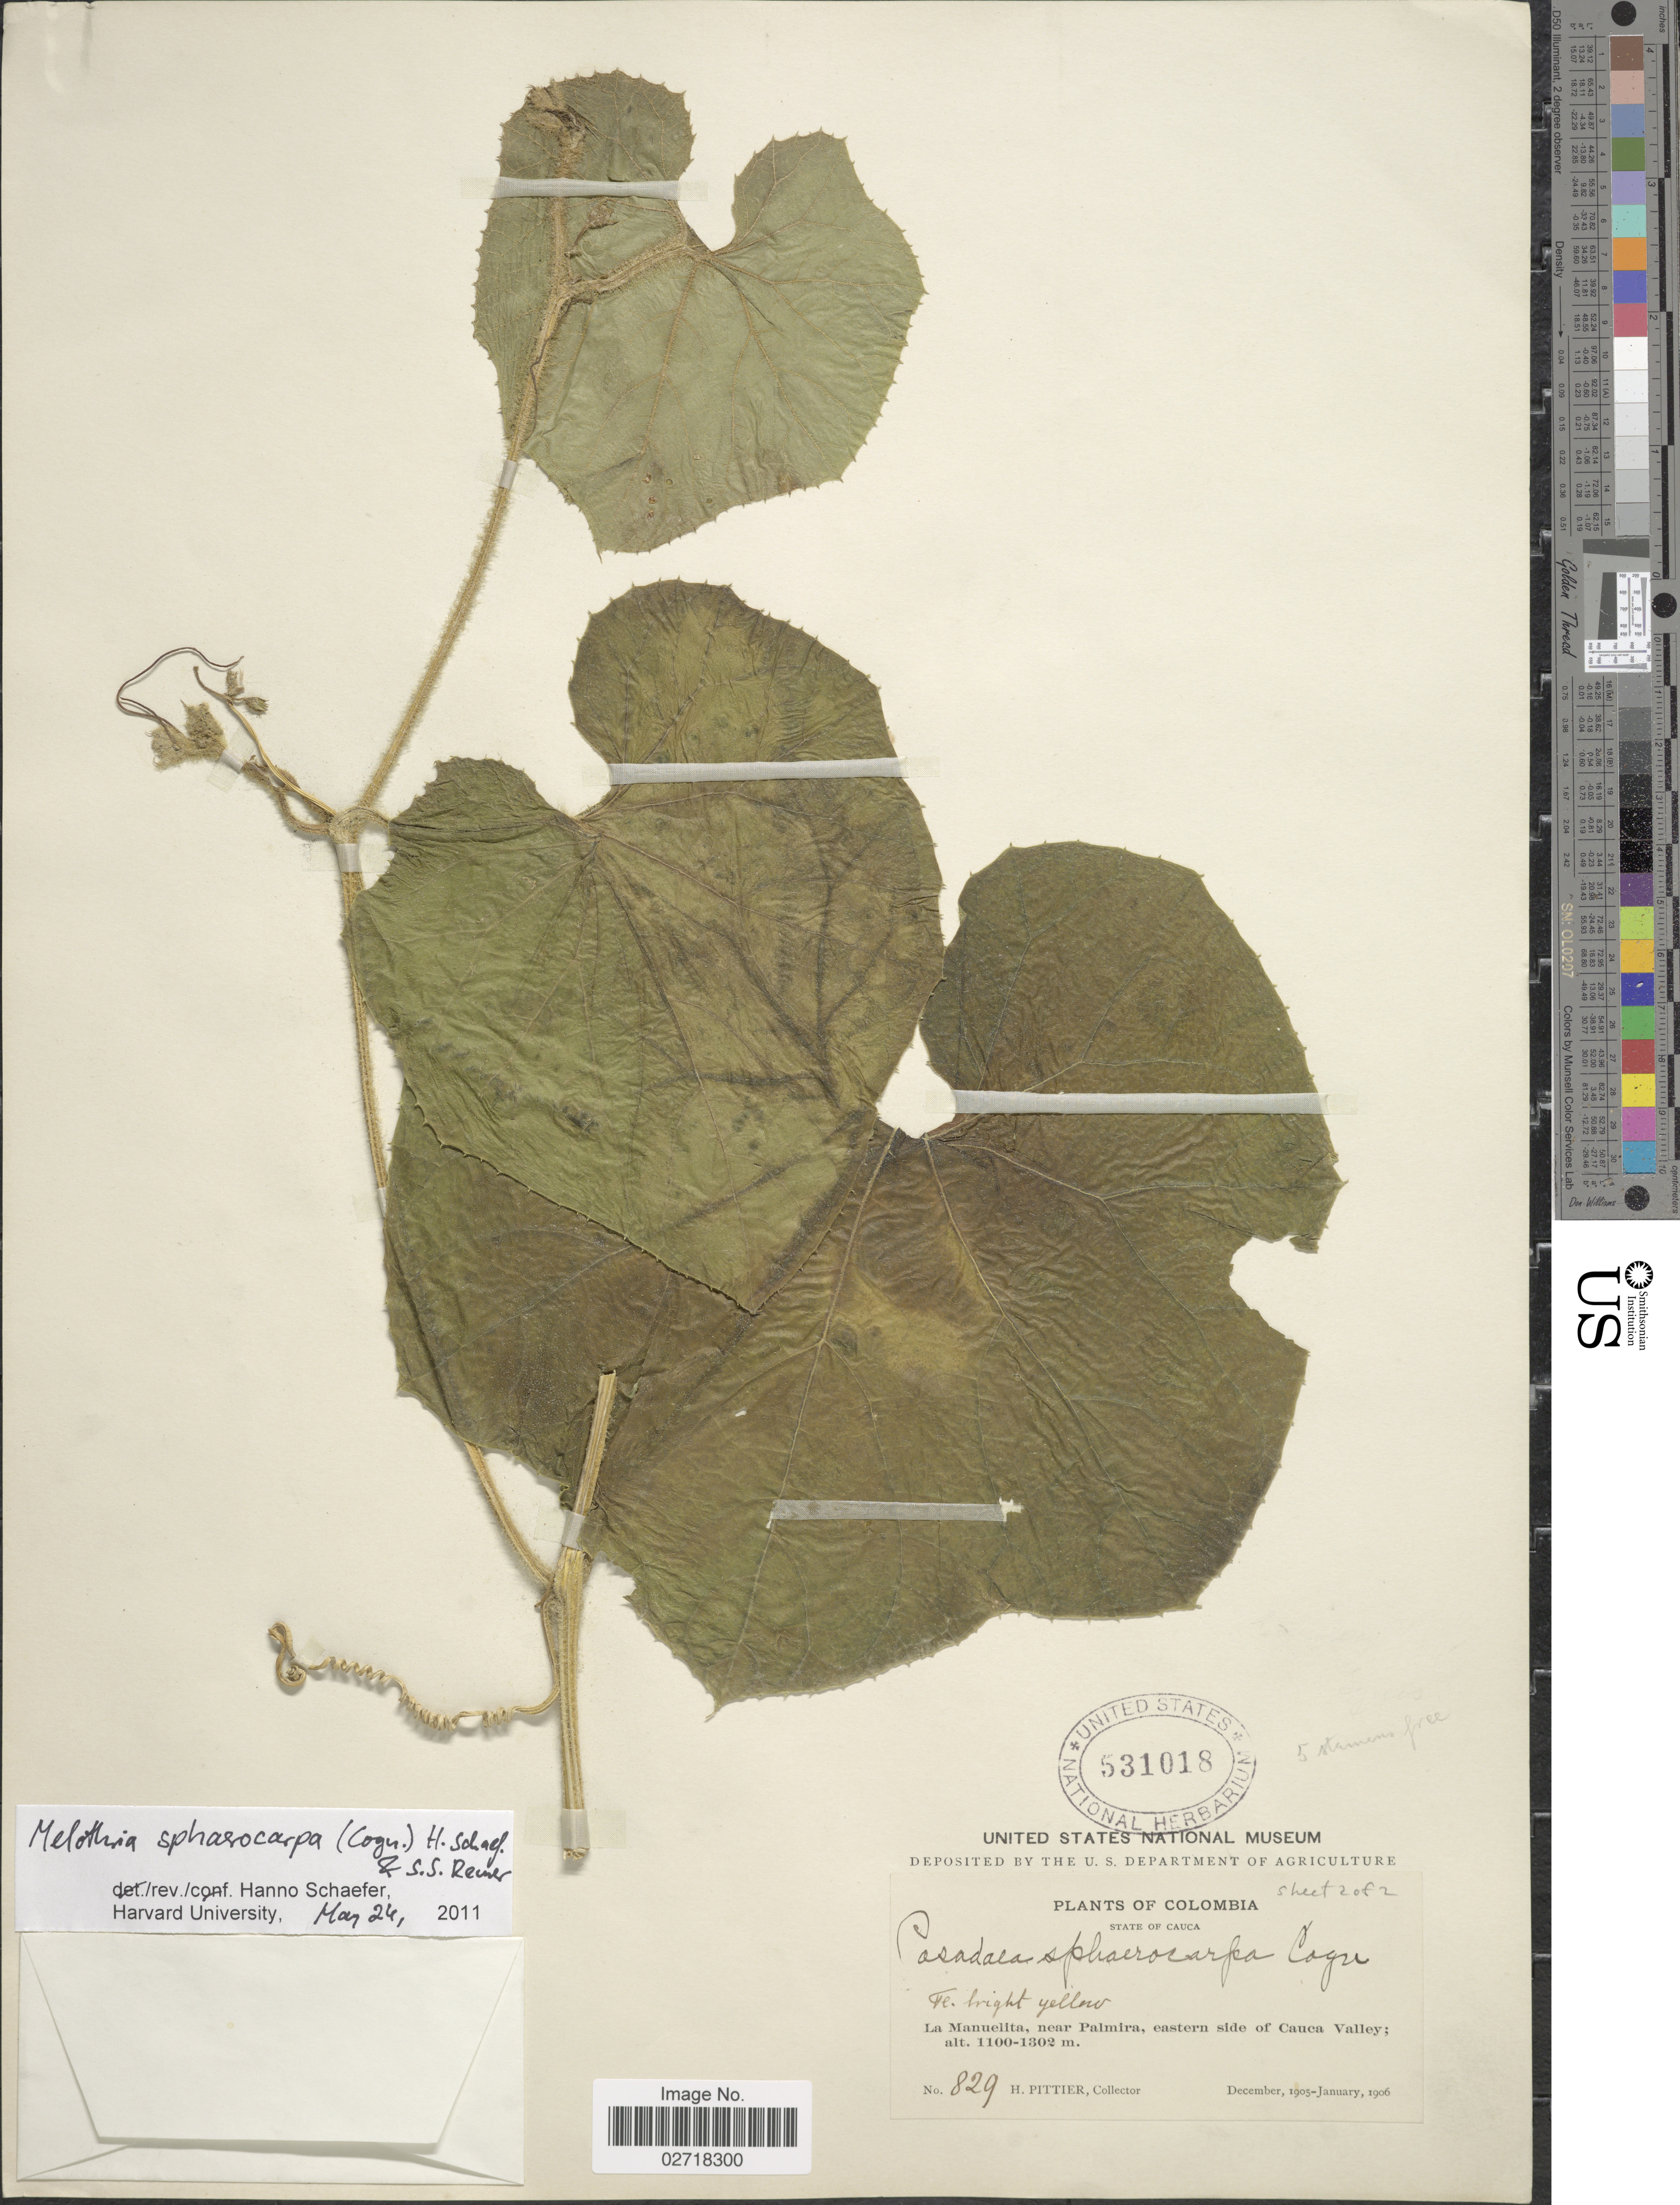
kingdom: Plantae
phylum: Tracheophyta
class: Magnoliopsida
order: Cucurbitales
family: Cucurbitaceae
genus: Melothria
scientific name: Melothria sphaerocarpa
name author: (Cogn.) H. Schaef. & S.S. Renner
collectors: H. F. Pittier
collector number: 829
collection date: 1905-12/1906-01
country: Colombia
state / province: Cauca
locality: La Manuelita, near Palmira, eastern side of Cauca Valley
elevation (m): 1100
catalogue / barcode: US 531018